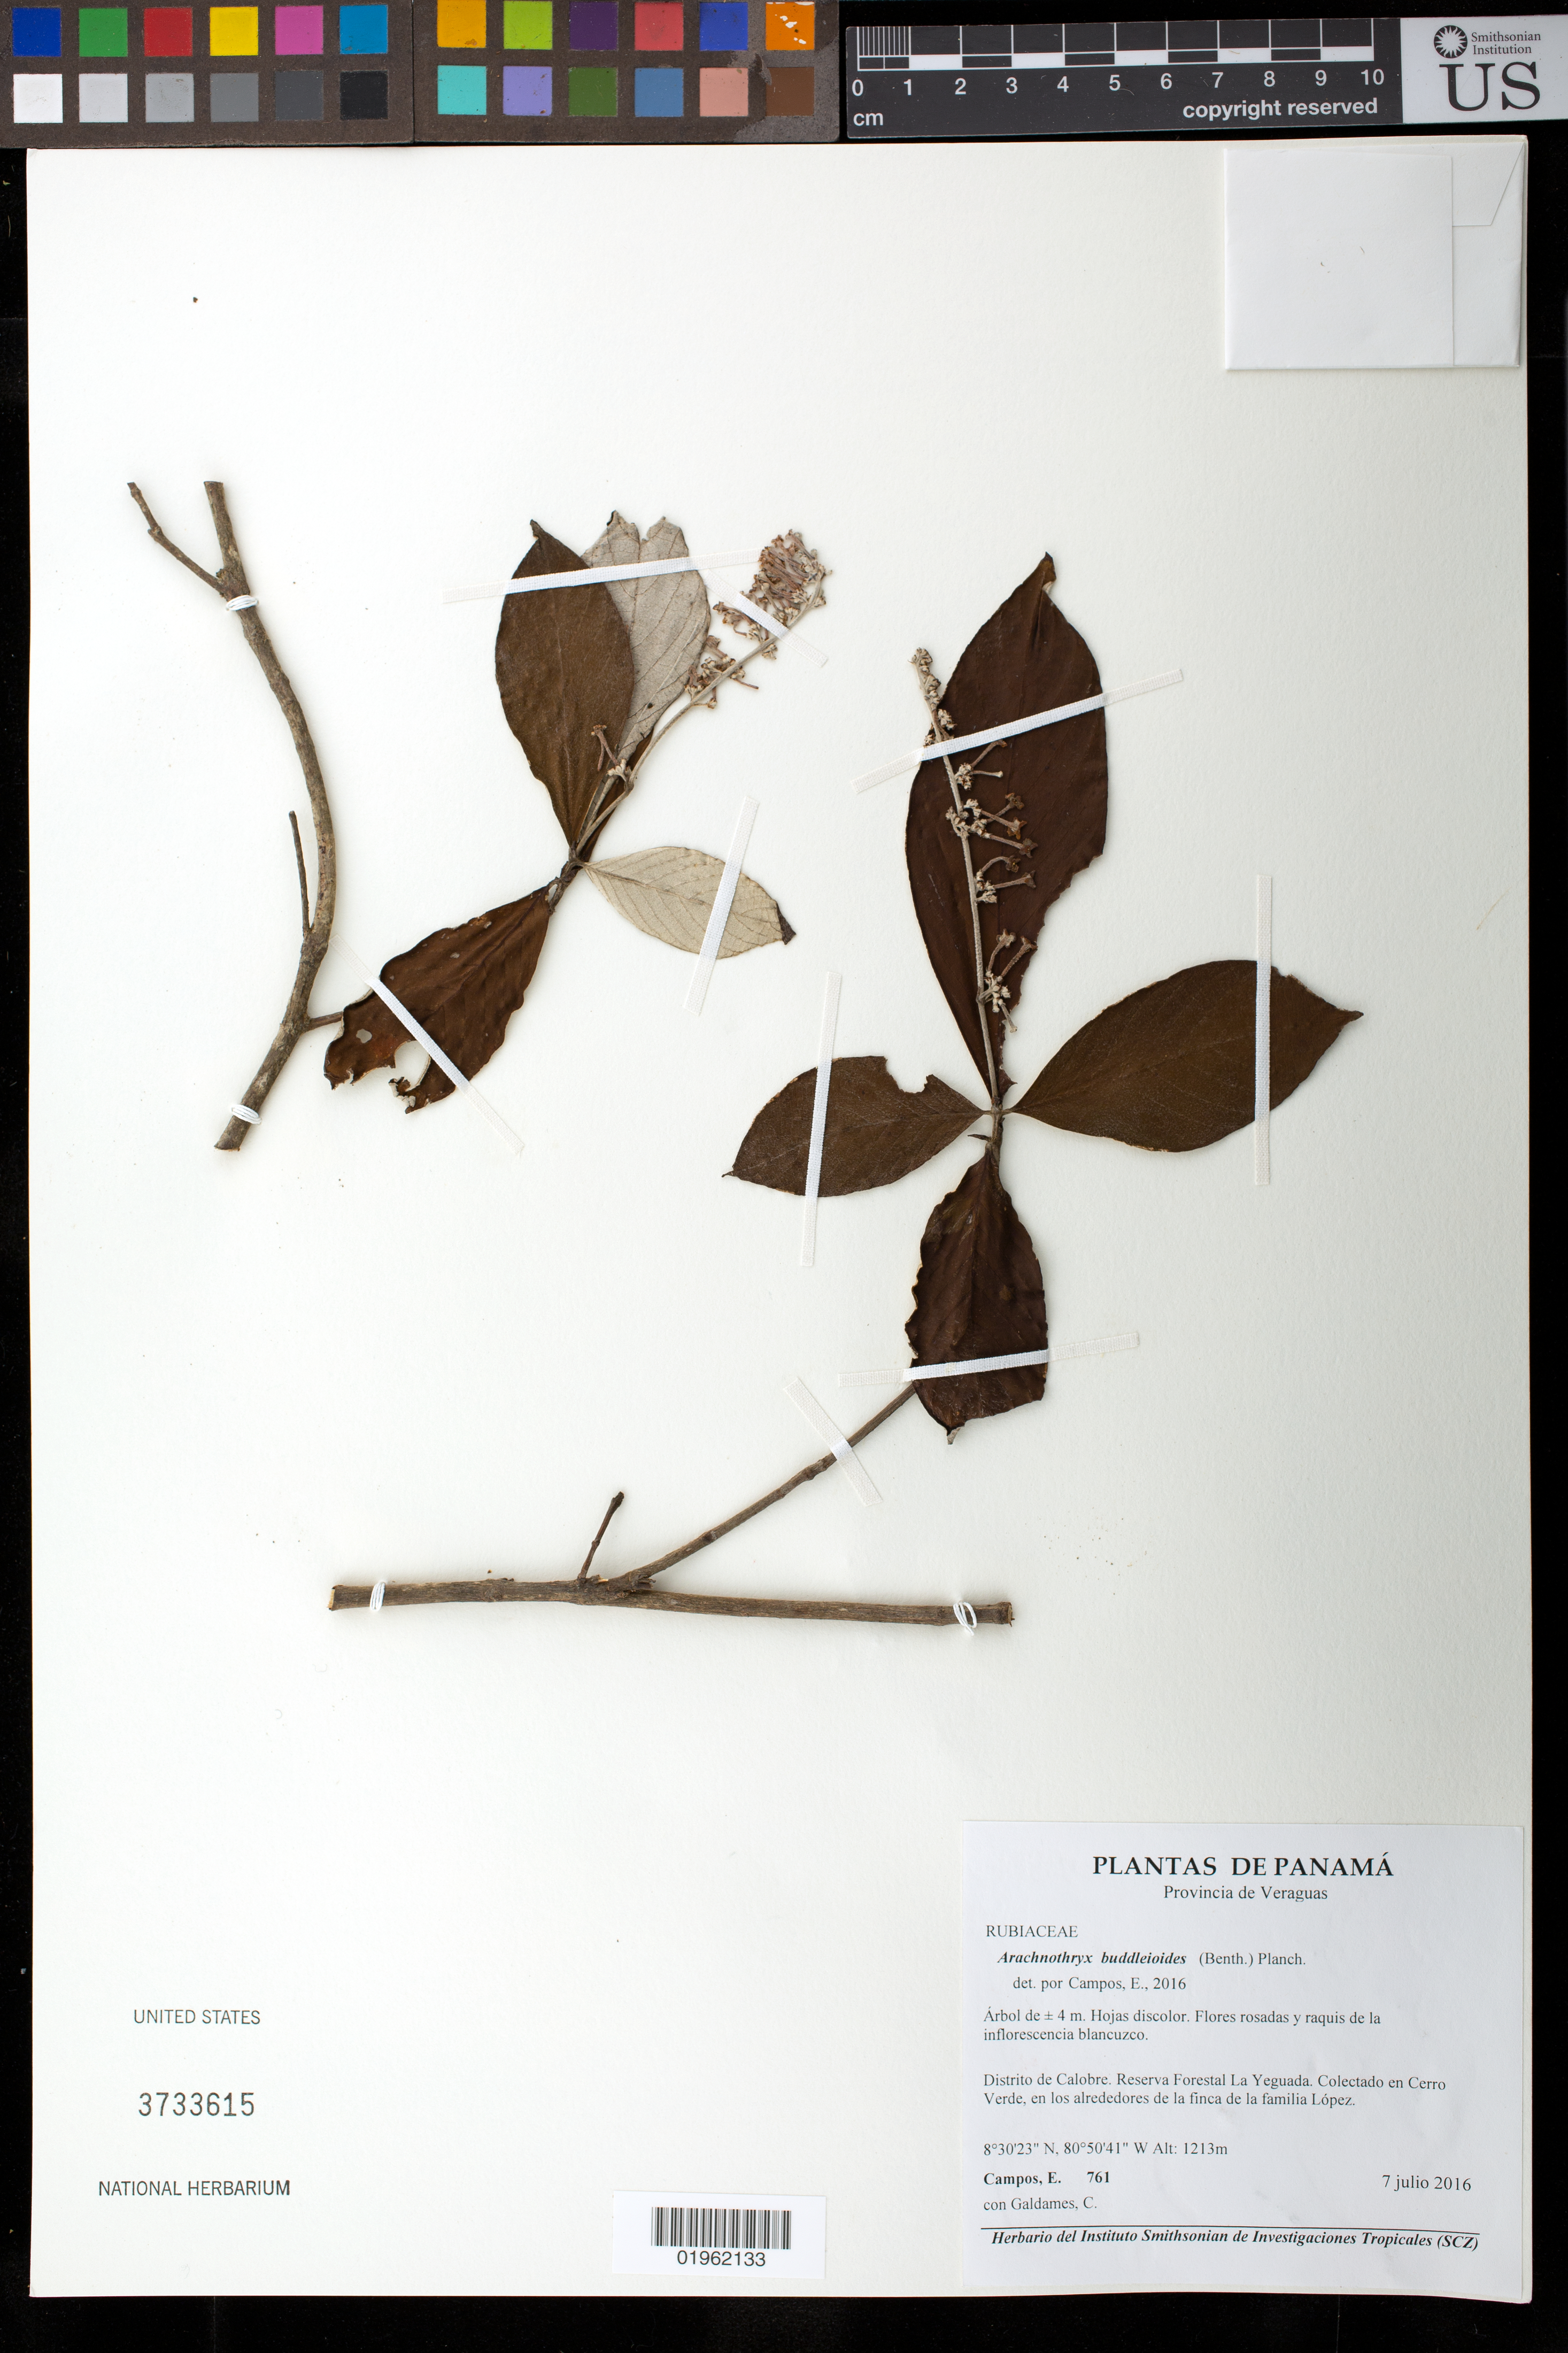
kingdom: Plantae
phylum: Tracheophyta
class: Magnoliopsida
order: Gentianales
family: Rubiaceae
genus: Arachnothryx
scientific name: Arachnothryx buddleioides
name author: (Benth.) Planch.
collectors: E. Campos, C. Galdames & J. Tenorio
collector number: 761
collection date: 2016-07-07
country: Panama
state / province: Veraguas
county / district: Calobre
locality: Distrito de Calobre, Reserva Forestal La Yeguada. Colectado en Cerro Verde, en los alrededores de la finca de la familia López.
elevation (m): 1213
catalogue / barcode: US 3733615